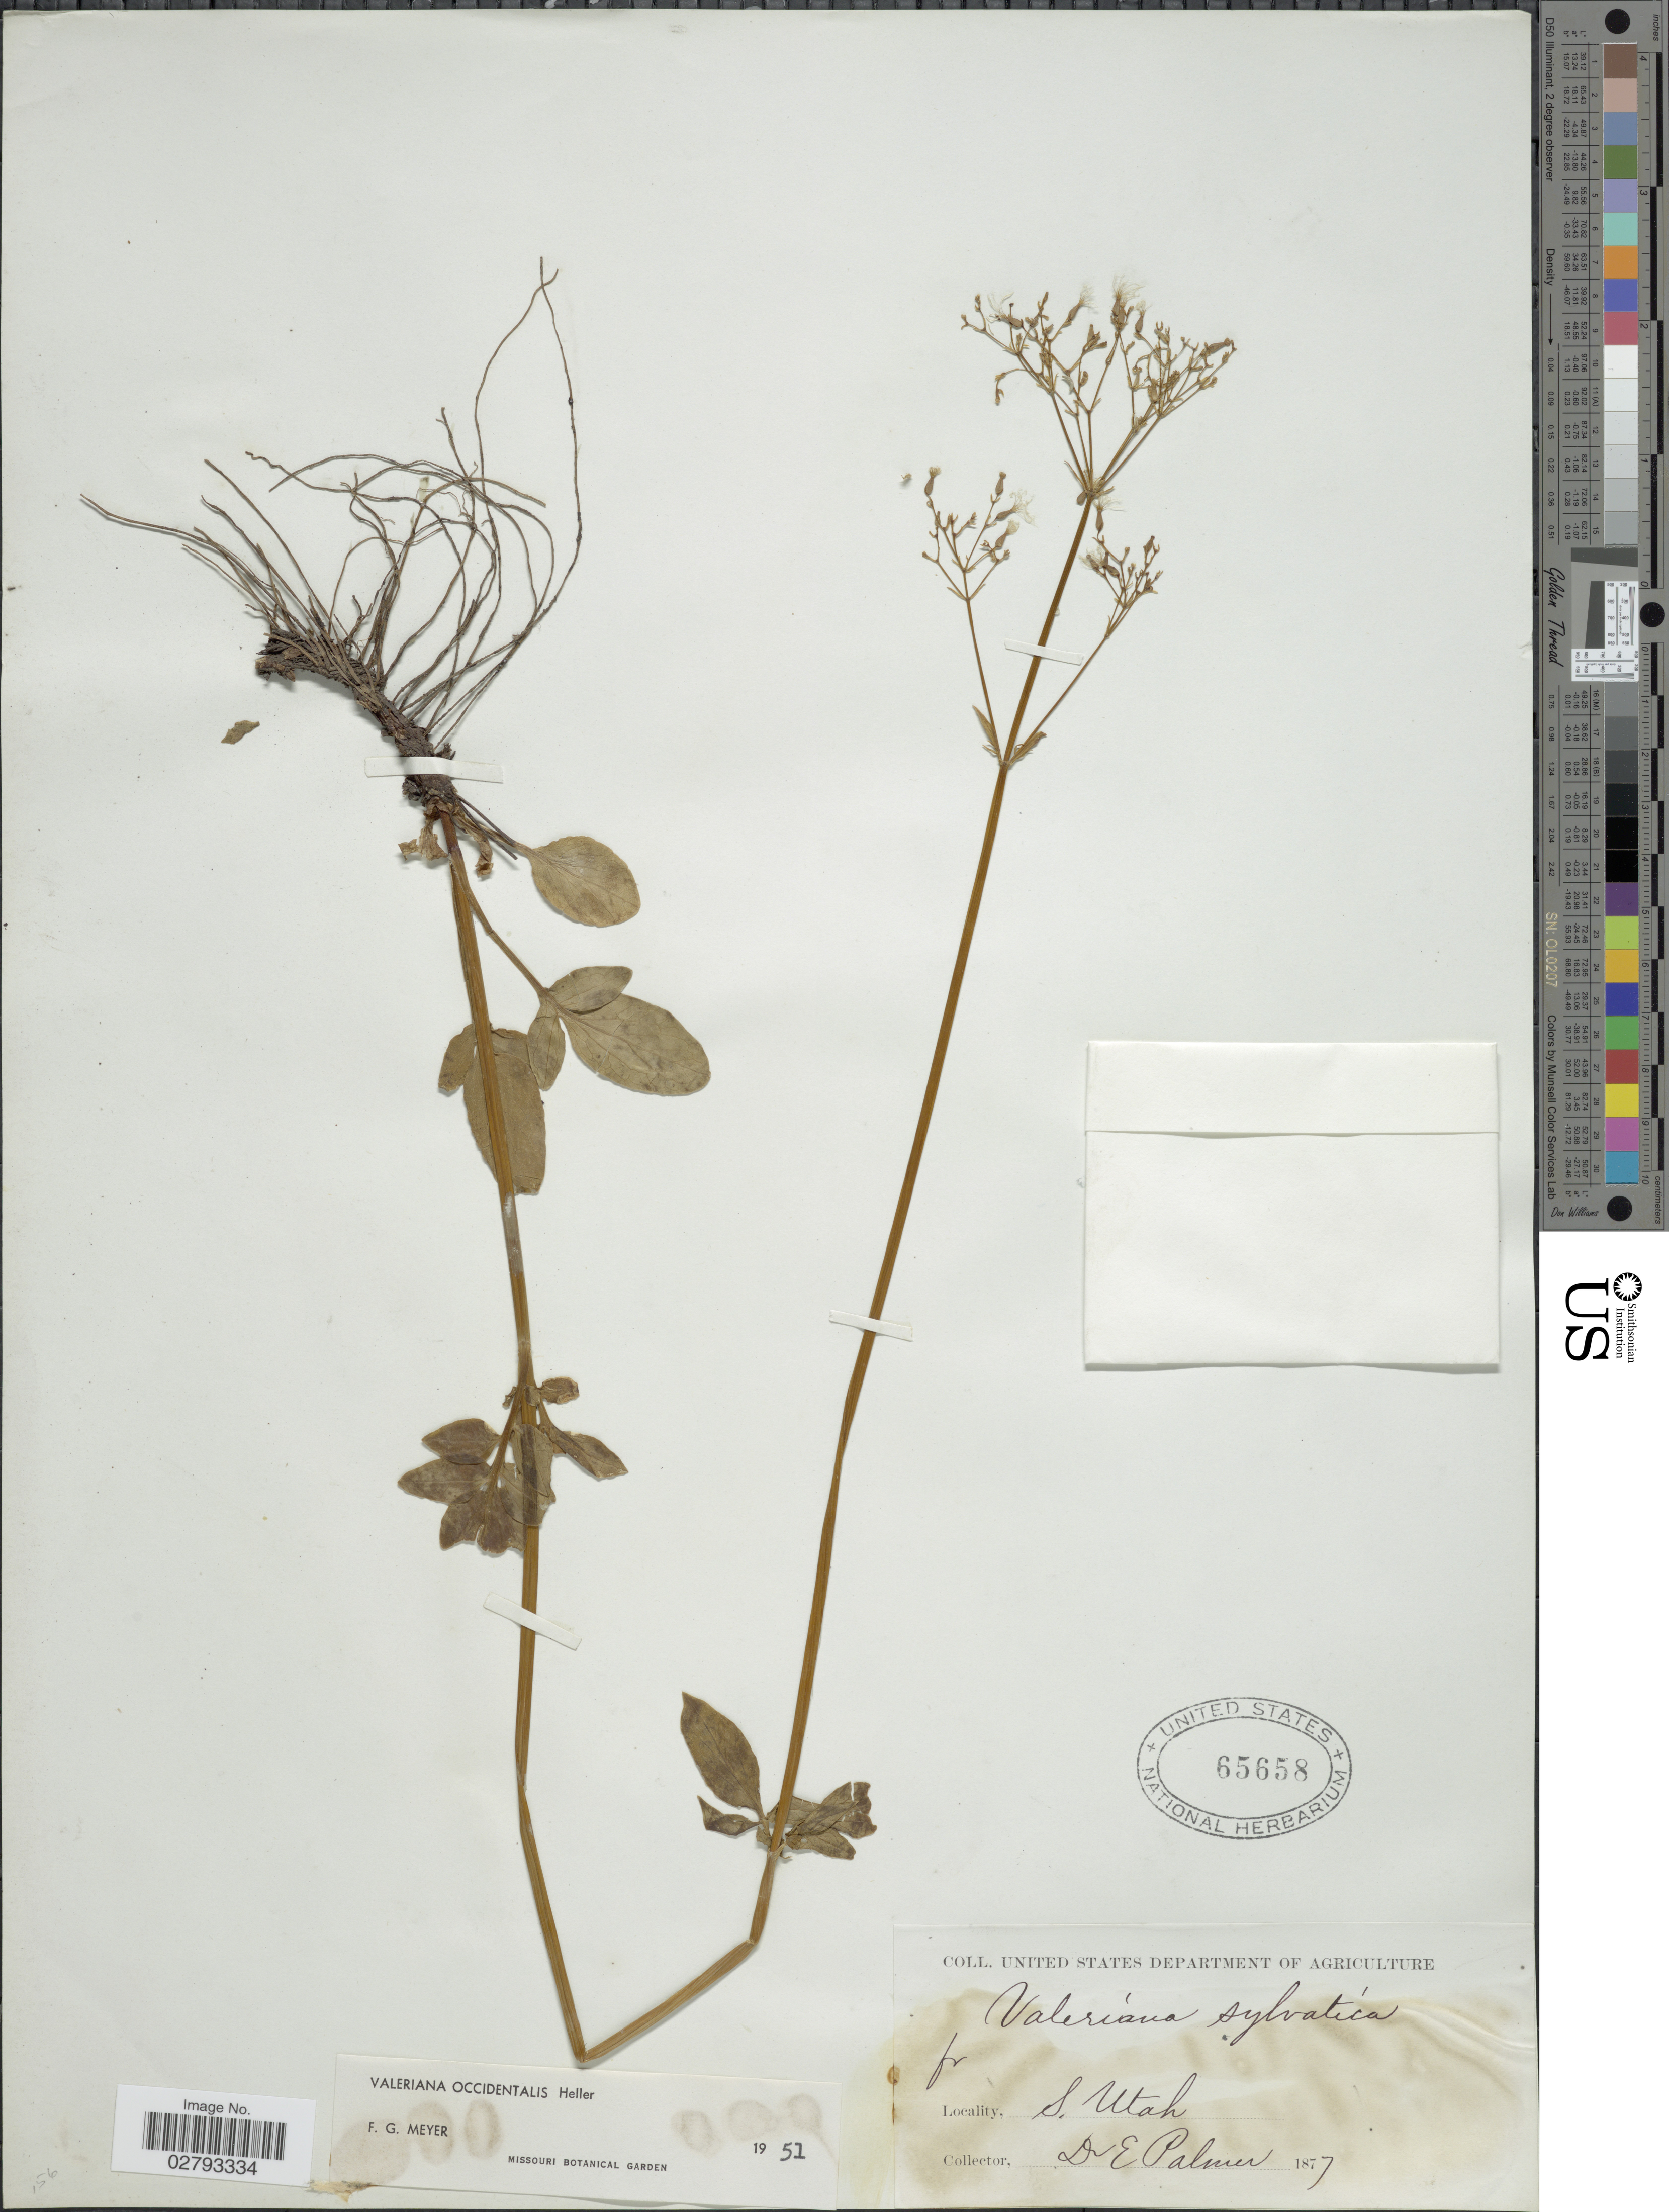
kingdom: Plantae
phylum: Tracheophyta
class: Magnoliopsida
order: Dipsacales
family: Caprifoliaceae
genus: Valeriana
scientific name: Valeriana occidentalis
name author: A. Heller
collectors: E. Palmer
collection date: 1887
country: United States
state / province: Utah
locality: S. Utah.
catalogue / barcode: US 65658